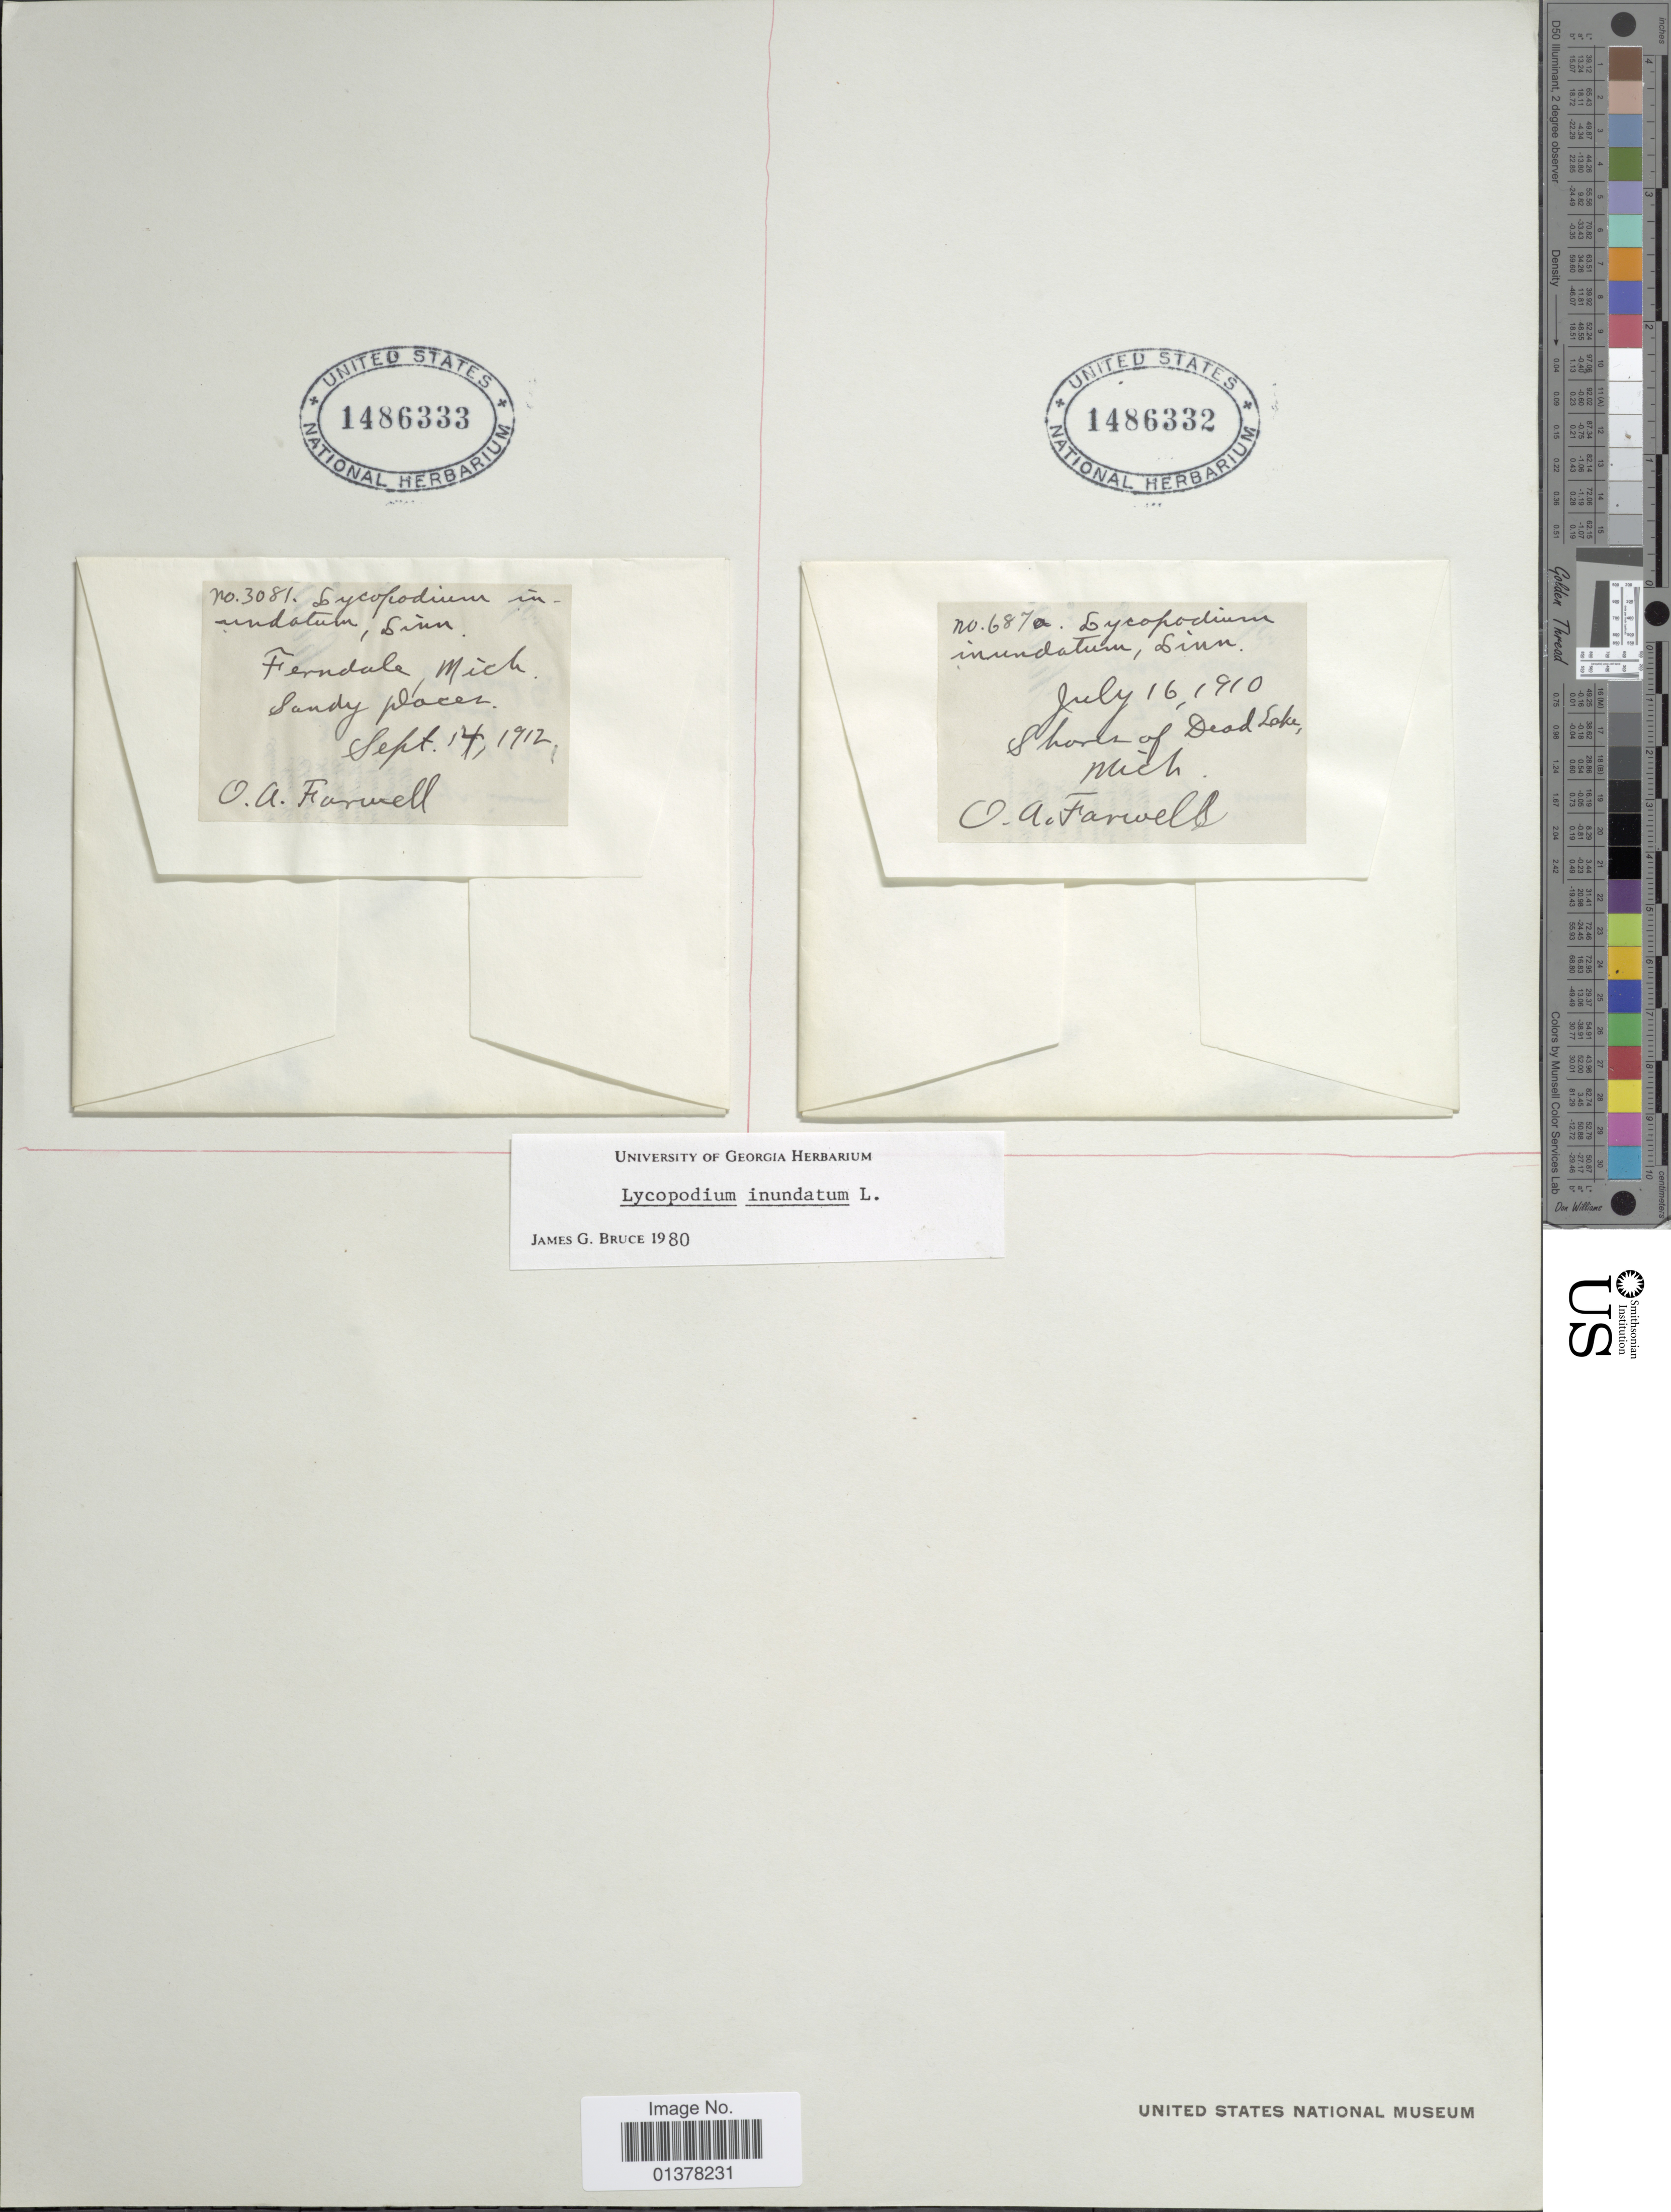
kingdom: Plantae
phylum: Tracheophyta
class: Lycopodiopsida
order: Lycopodiales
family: Lycopodiaceae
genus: Lycopodiella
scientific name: Lycopodiella inundata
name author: (L.) Holub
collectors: O. Farwell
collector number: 687a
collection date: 1910-07-16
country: United States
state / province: Michigan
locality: Shore of Dead Lake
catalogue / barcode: US 1486332